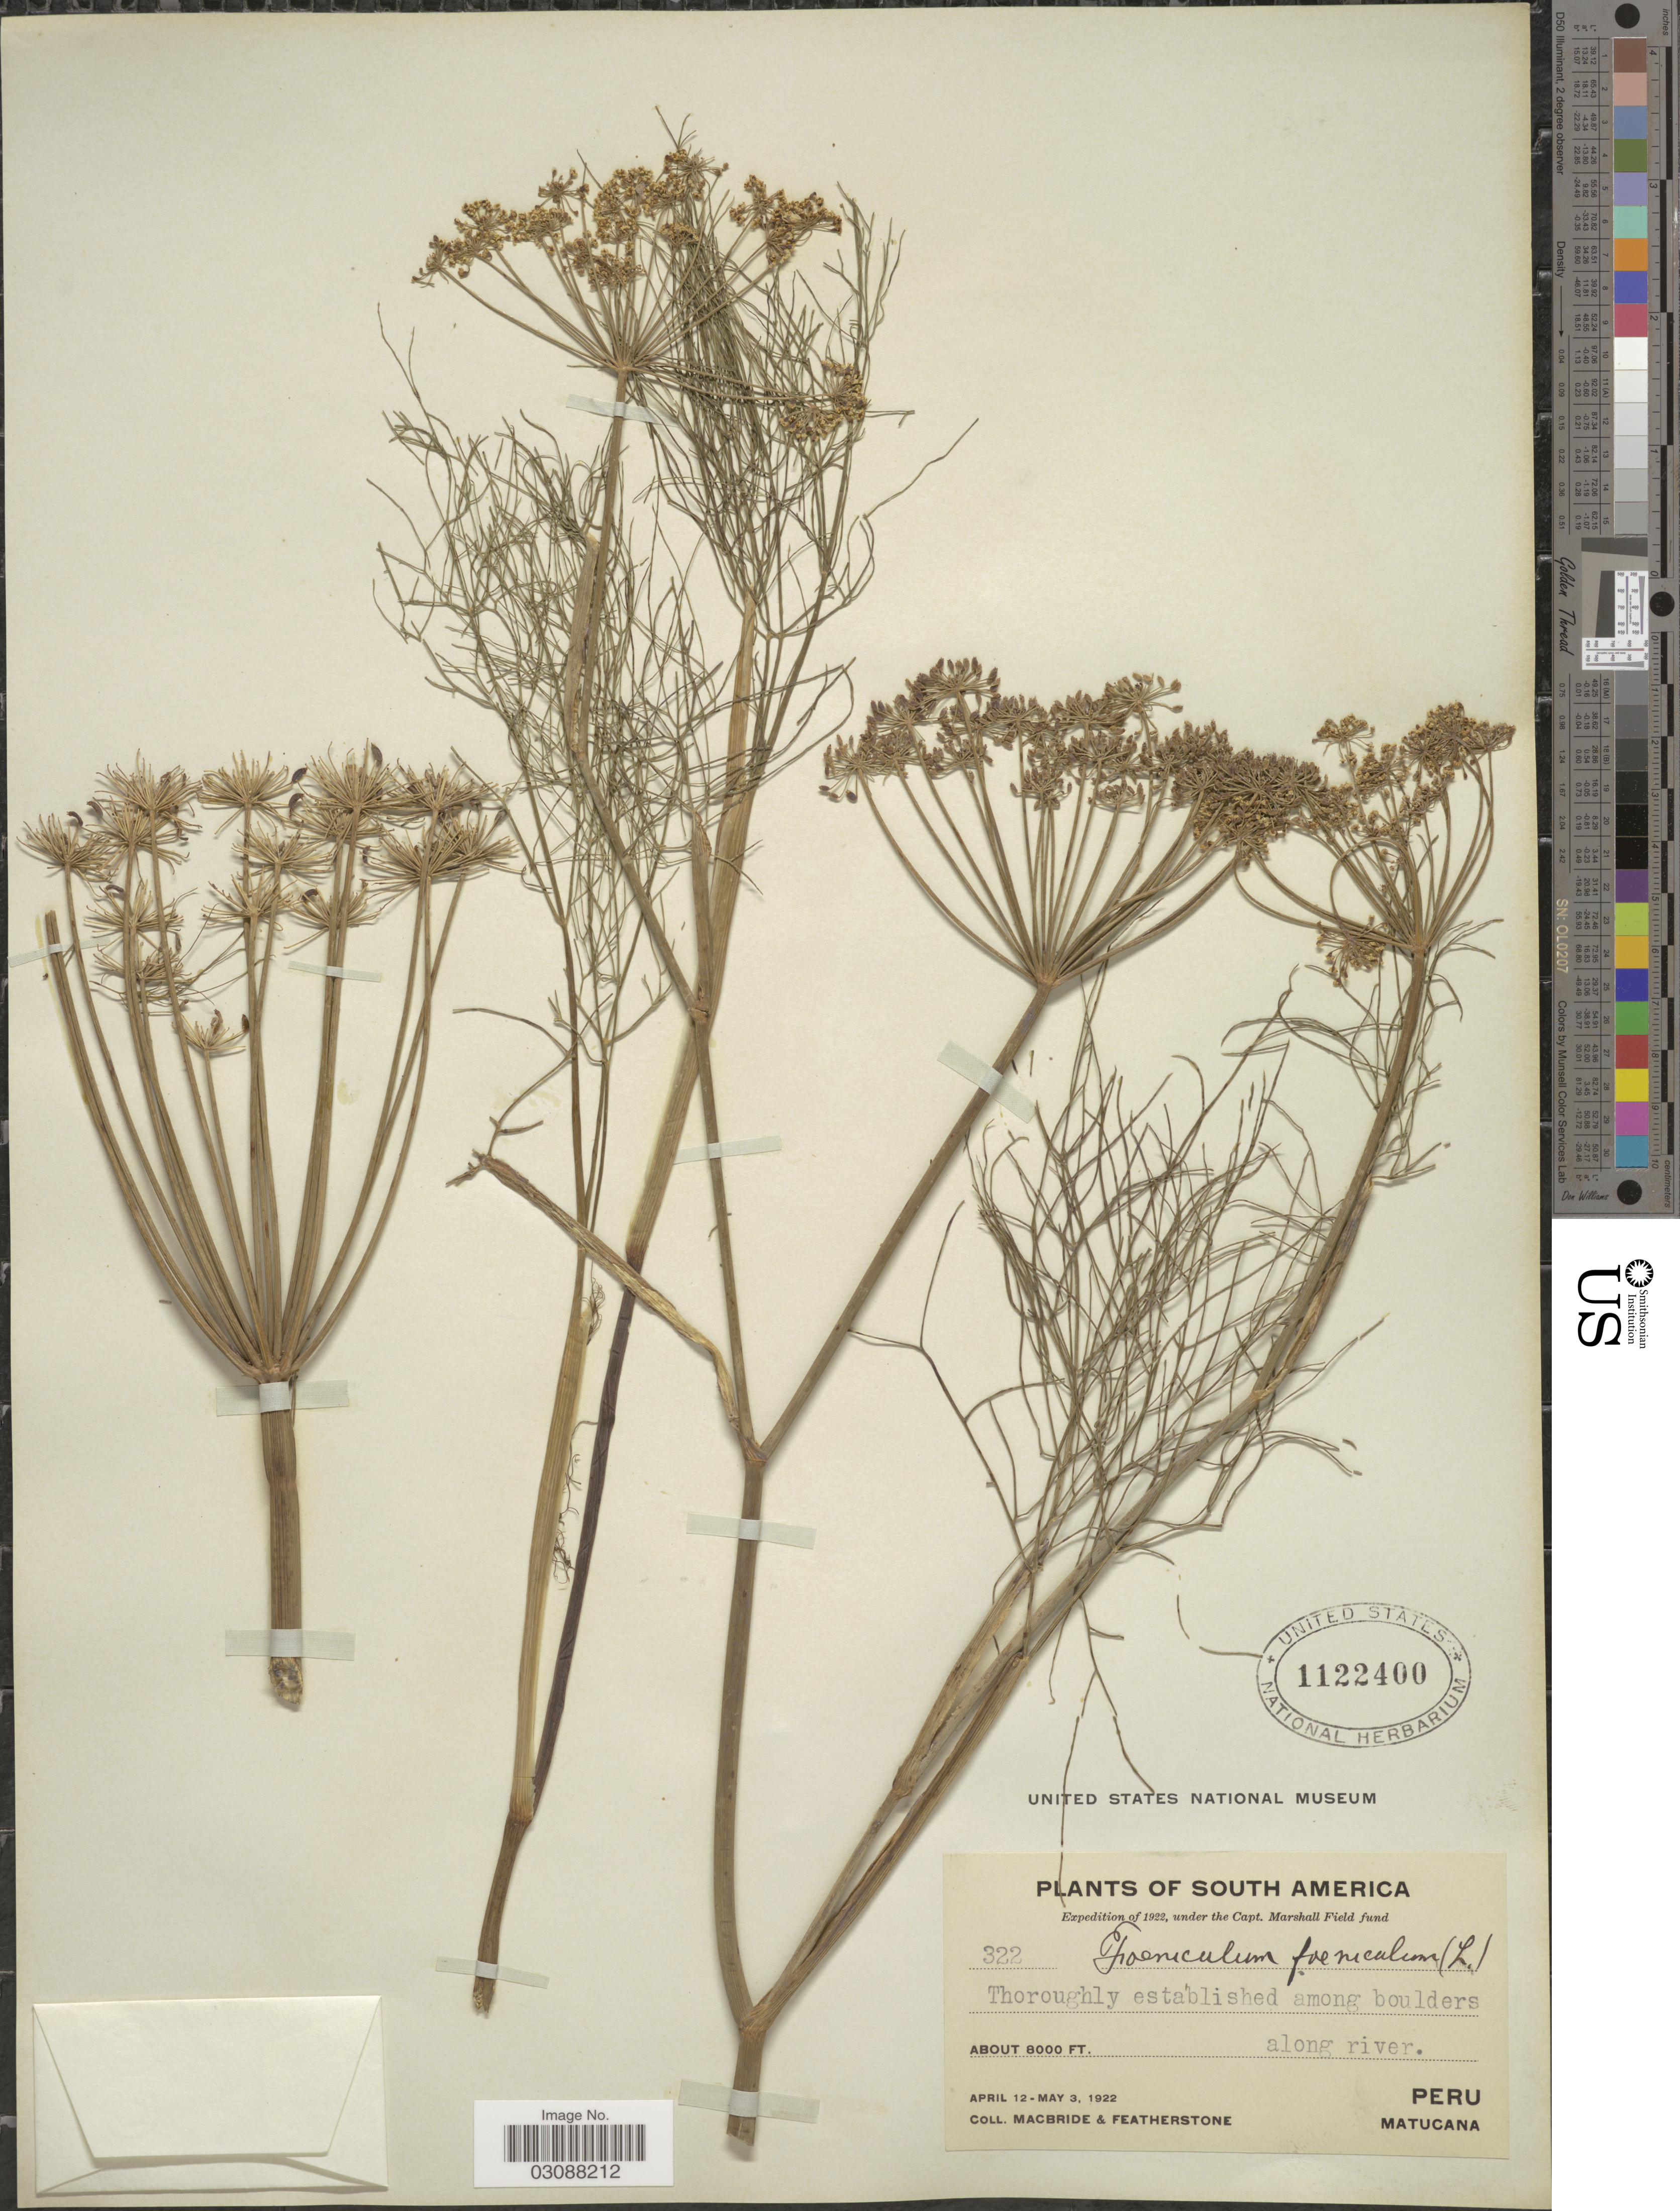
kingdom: Plantae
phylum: Tracheophyta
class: Magnoliopsida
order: Apiales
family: Apiaceae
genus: Foeniculum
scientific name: Foeniculum vulgare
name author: Mill.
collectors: Macbride, -- & -. Featherstone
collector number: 322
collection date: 1922-04-12/1922-05-03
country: Peru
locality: Along river. Matucana.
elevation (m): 2438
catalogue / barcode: US 1122400